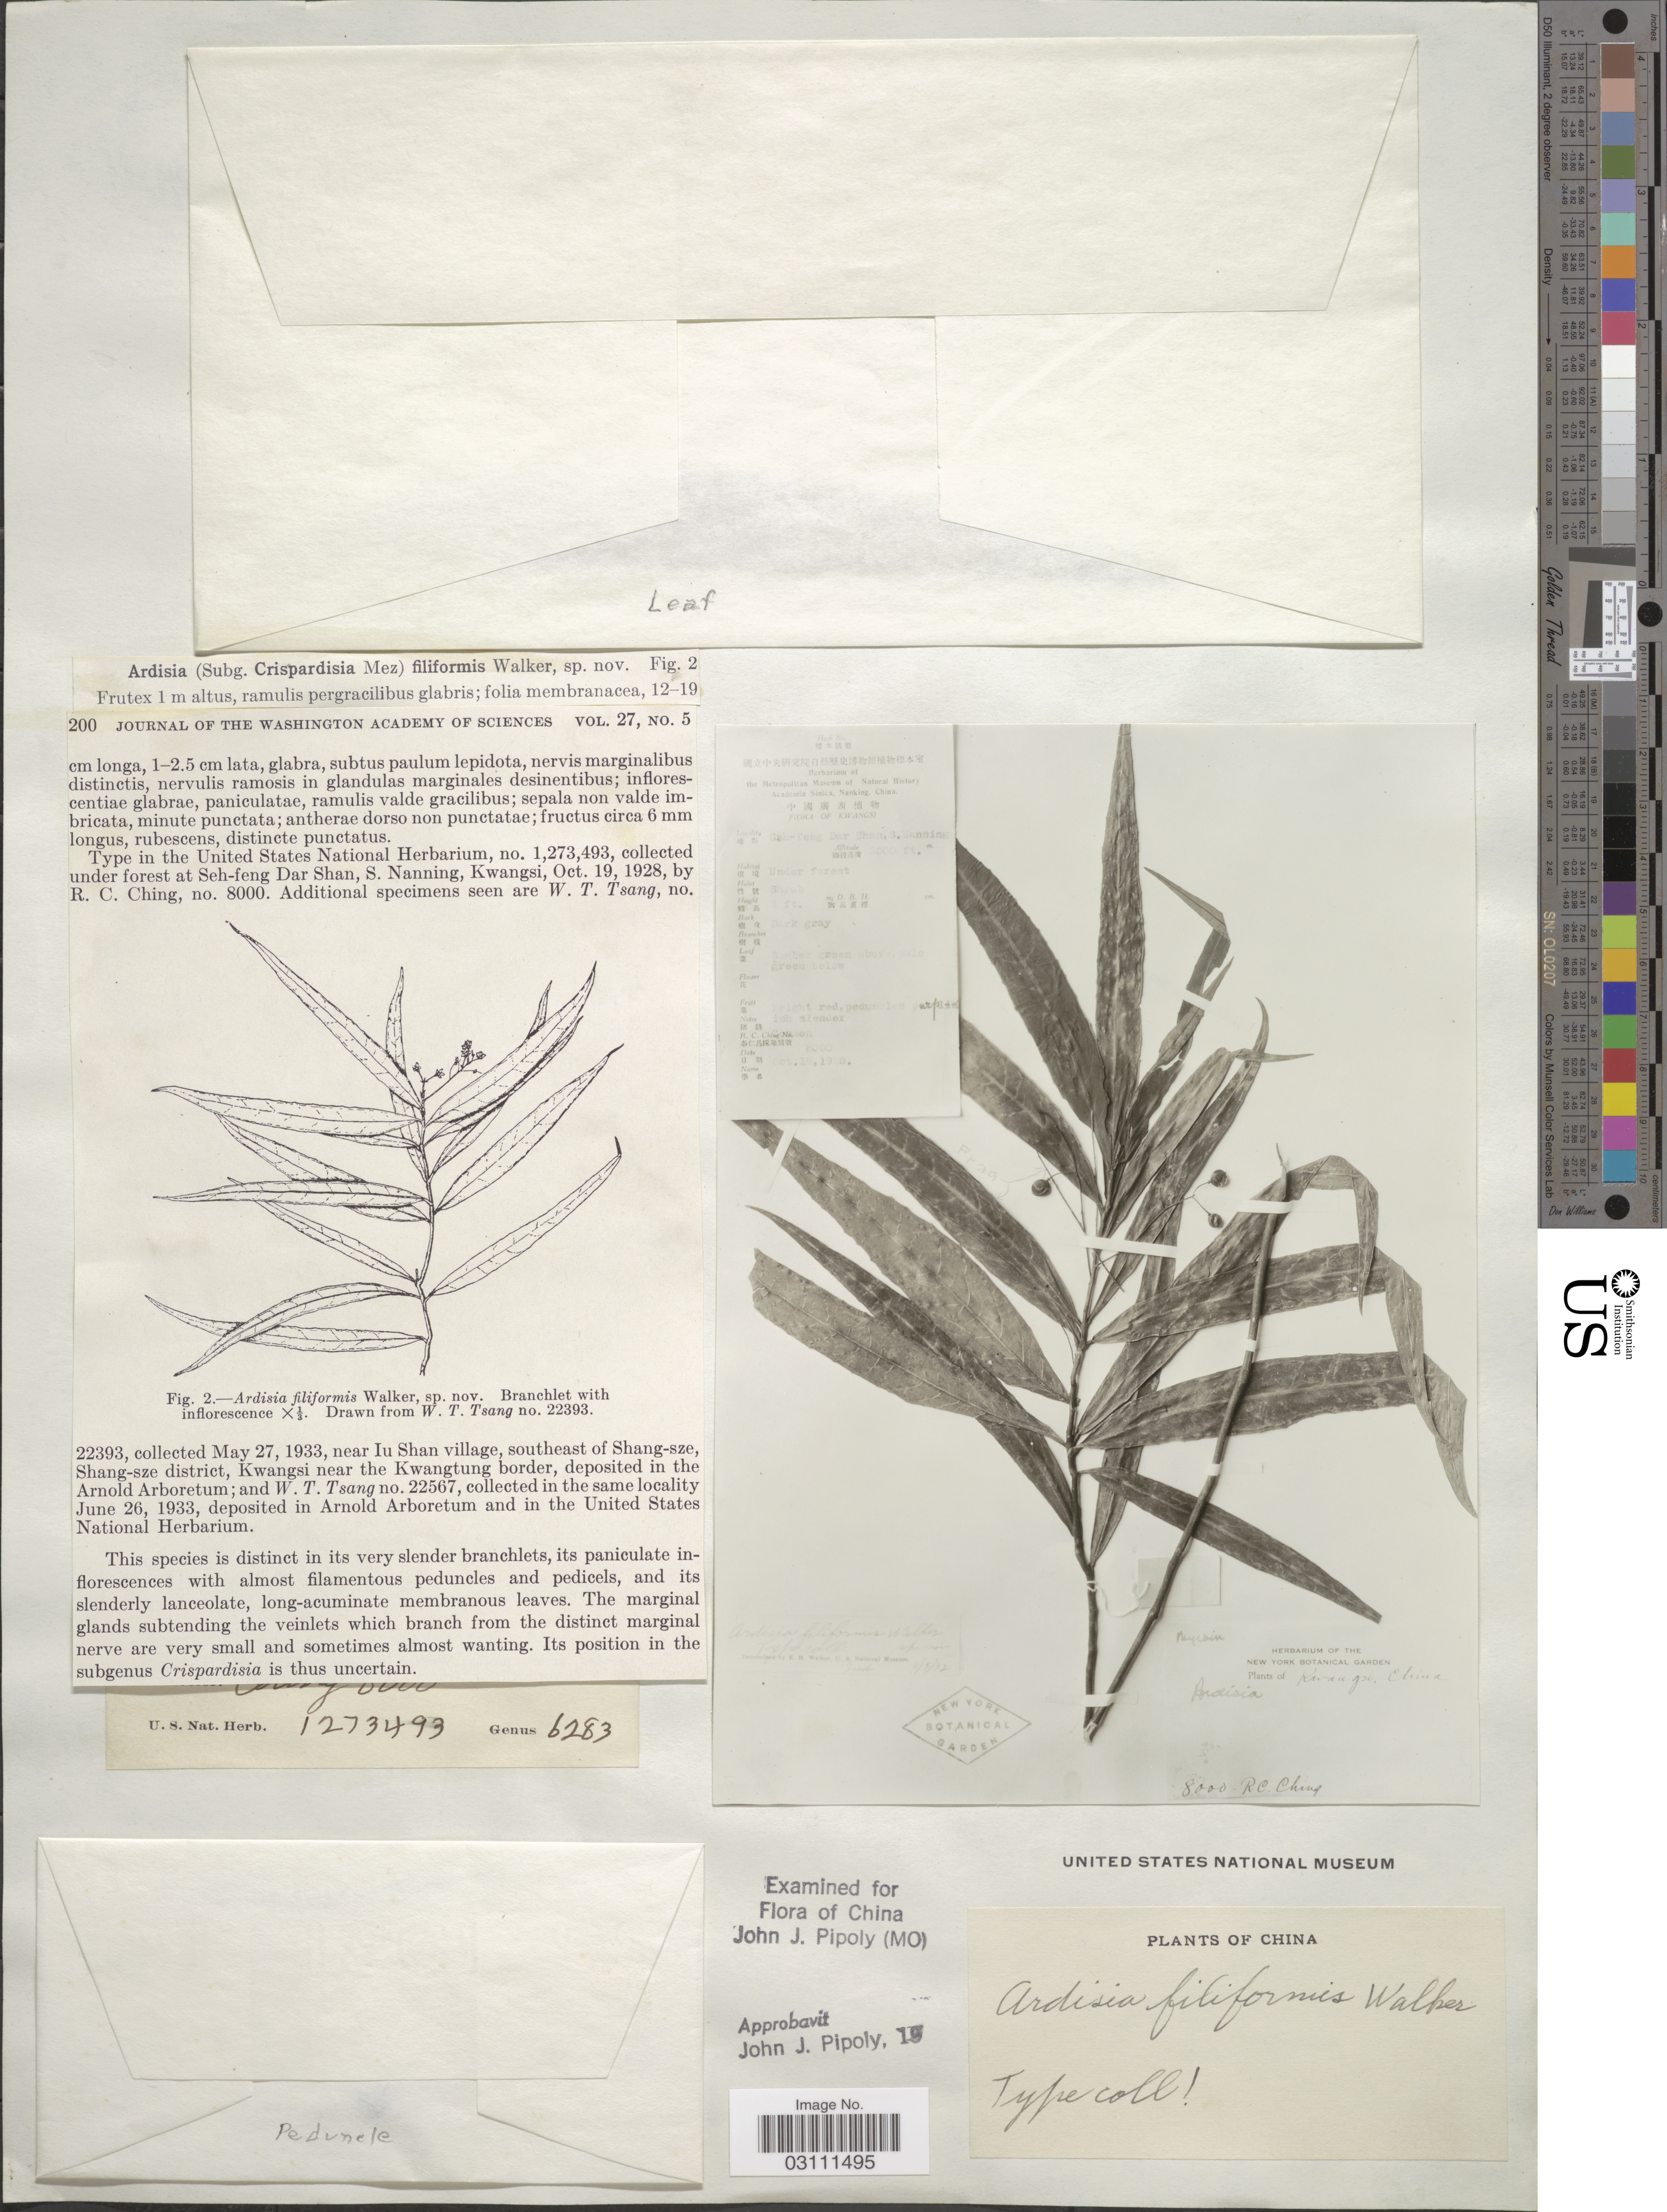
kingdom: Plantae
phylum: Tracheophyta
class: Magnoliopsida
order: Ericales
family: Primulaceae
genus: Ardisia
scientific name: Ardisia filiformis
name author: E. Walker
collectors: R. C. Ching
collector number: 8000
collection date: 1928-01-19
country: China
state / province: Guangxi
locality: Under forest at Seh-feng Dar Shan, S. Nanning, Kwangsi.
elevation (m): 914